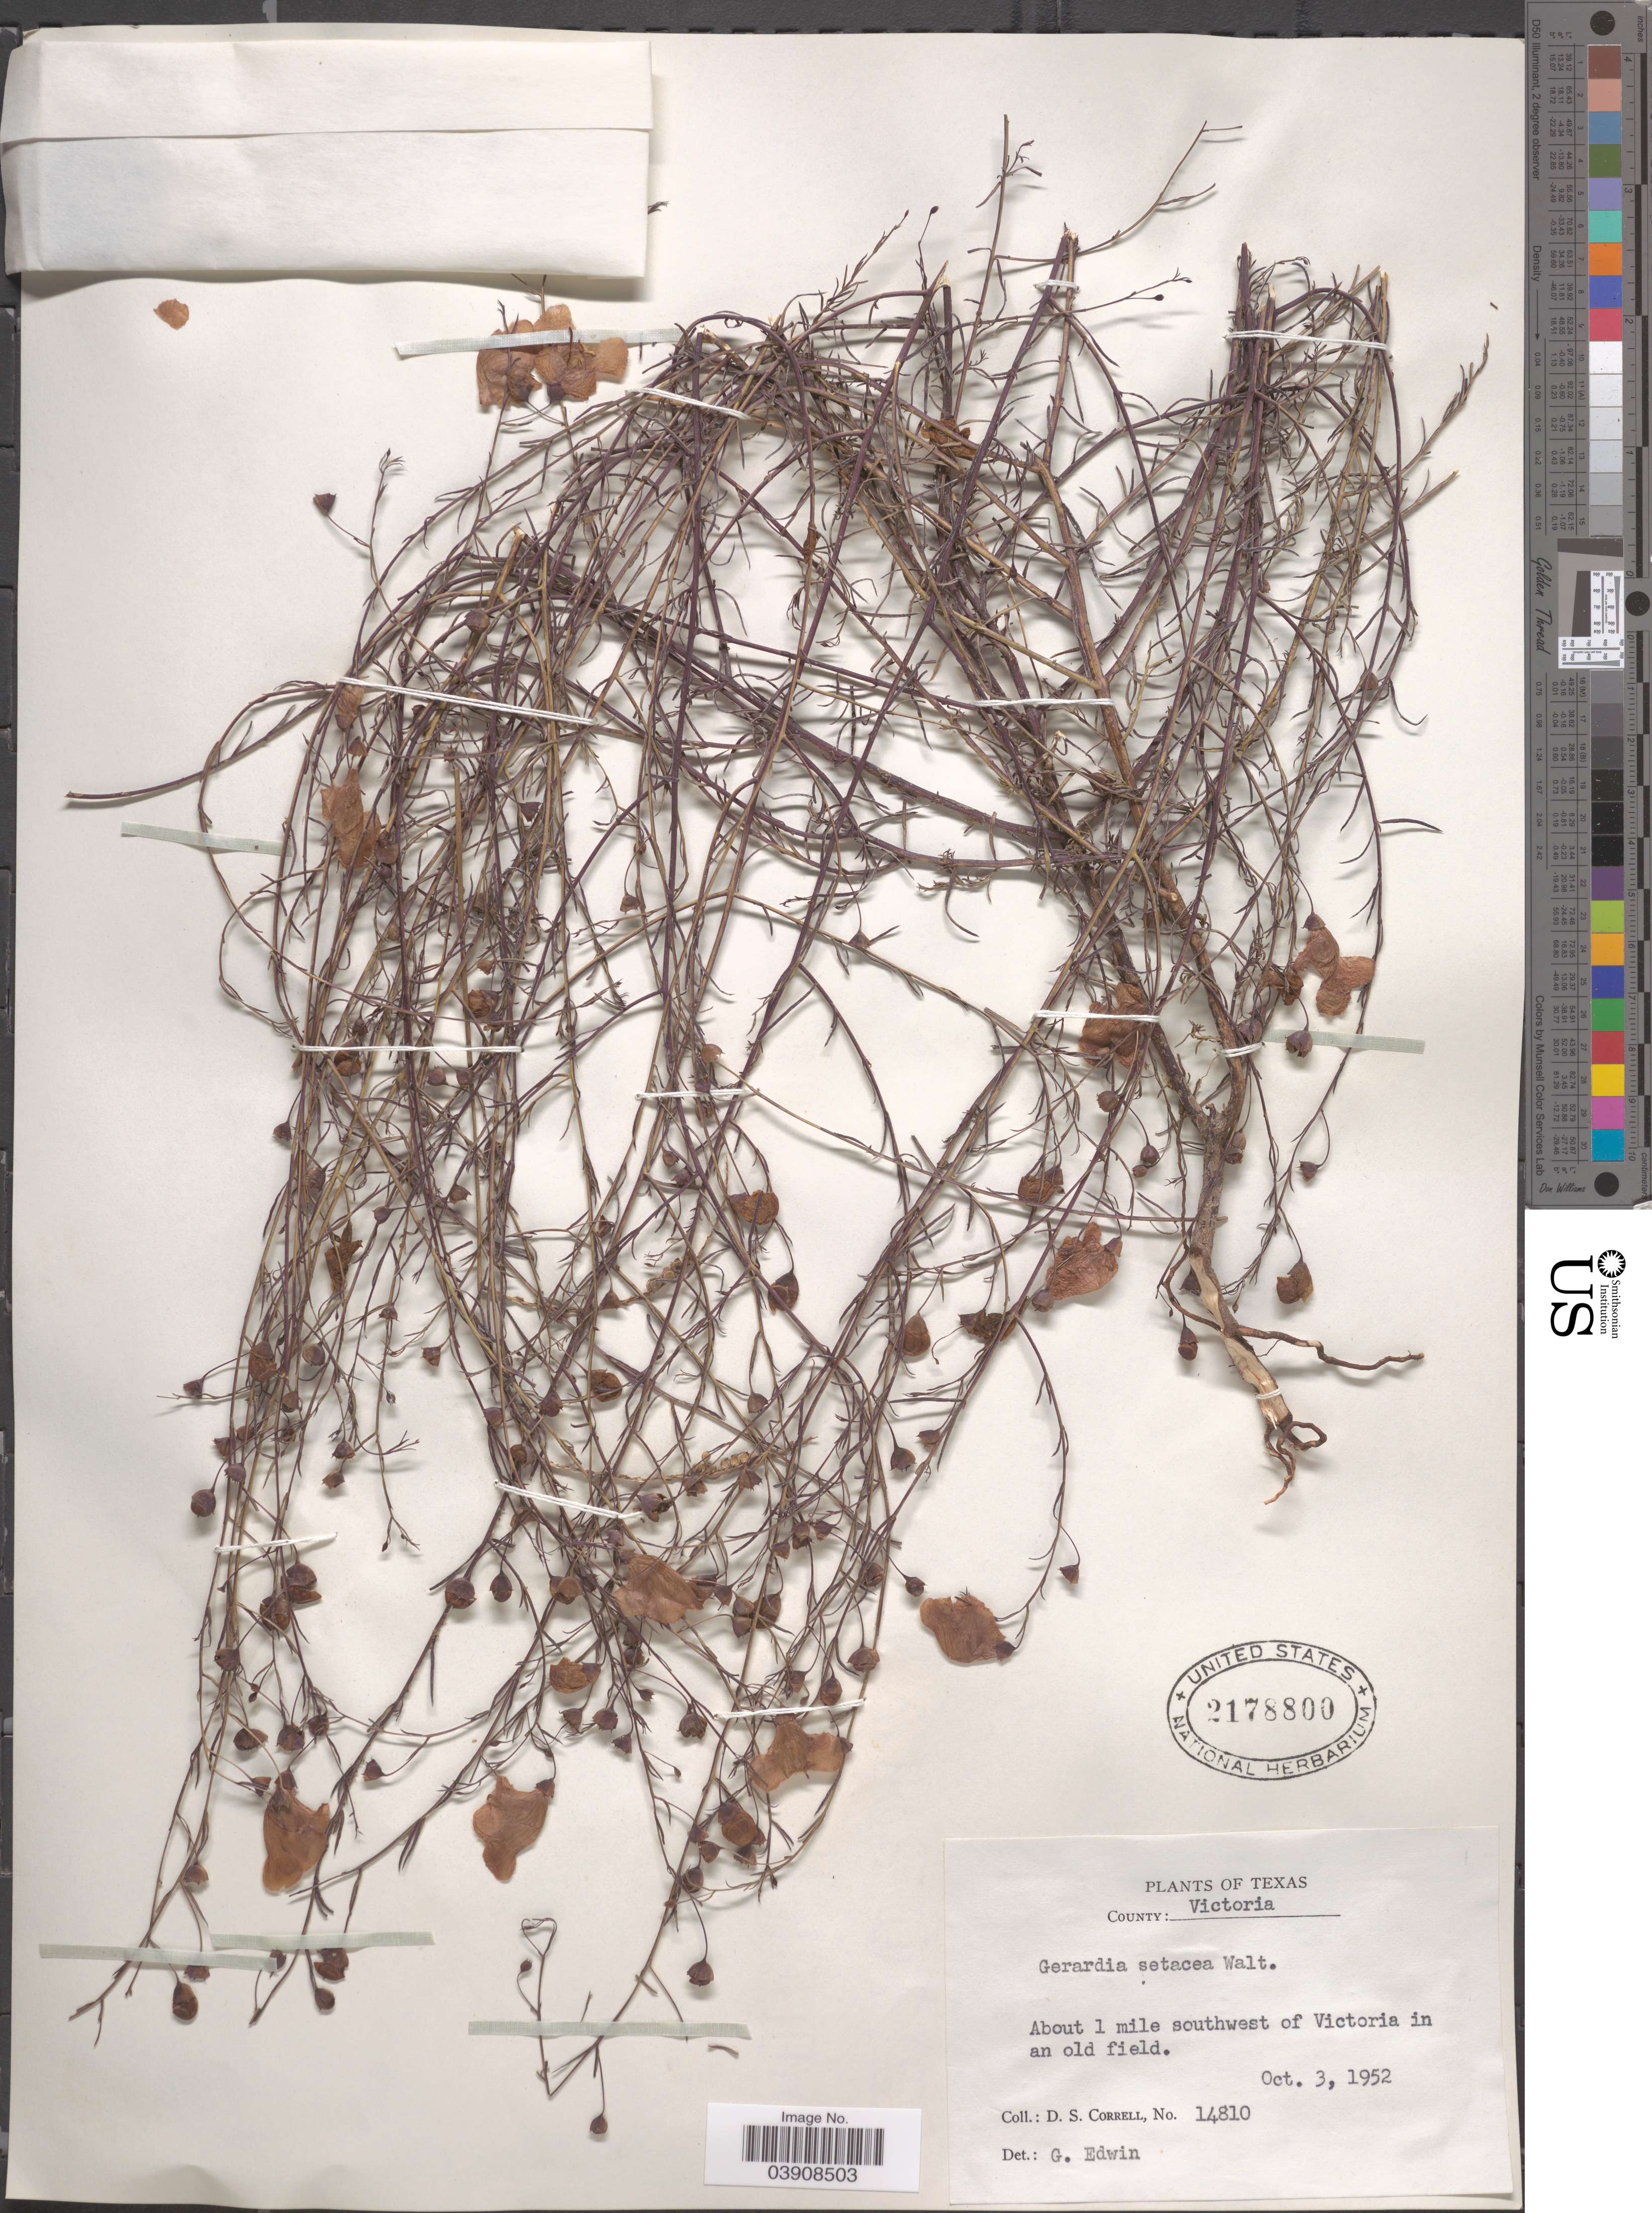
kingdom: Plantae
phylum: Tracheophyta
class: Magnoliopsida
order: Lamiales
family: Orobanchaceae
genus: Agalinis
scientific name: Agalinis setacea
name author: (J.F. Gmel.) Raf.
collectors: D. S. Correll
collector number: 14810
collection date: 1952-10-03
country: United States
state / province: Texas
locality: County: Victoria. About 1 mile southwest of Victoria in an old field.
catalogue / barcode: US 2178800